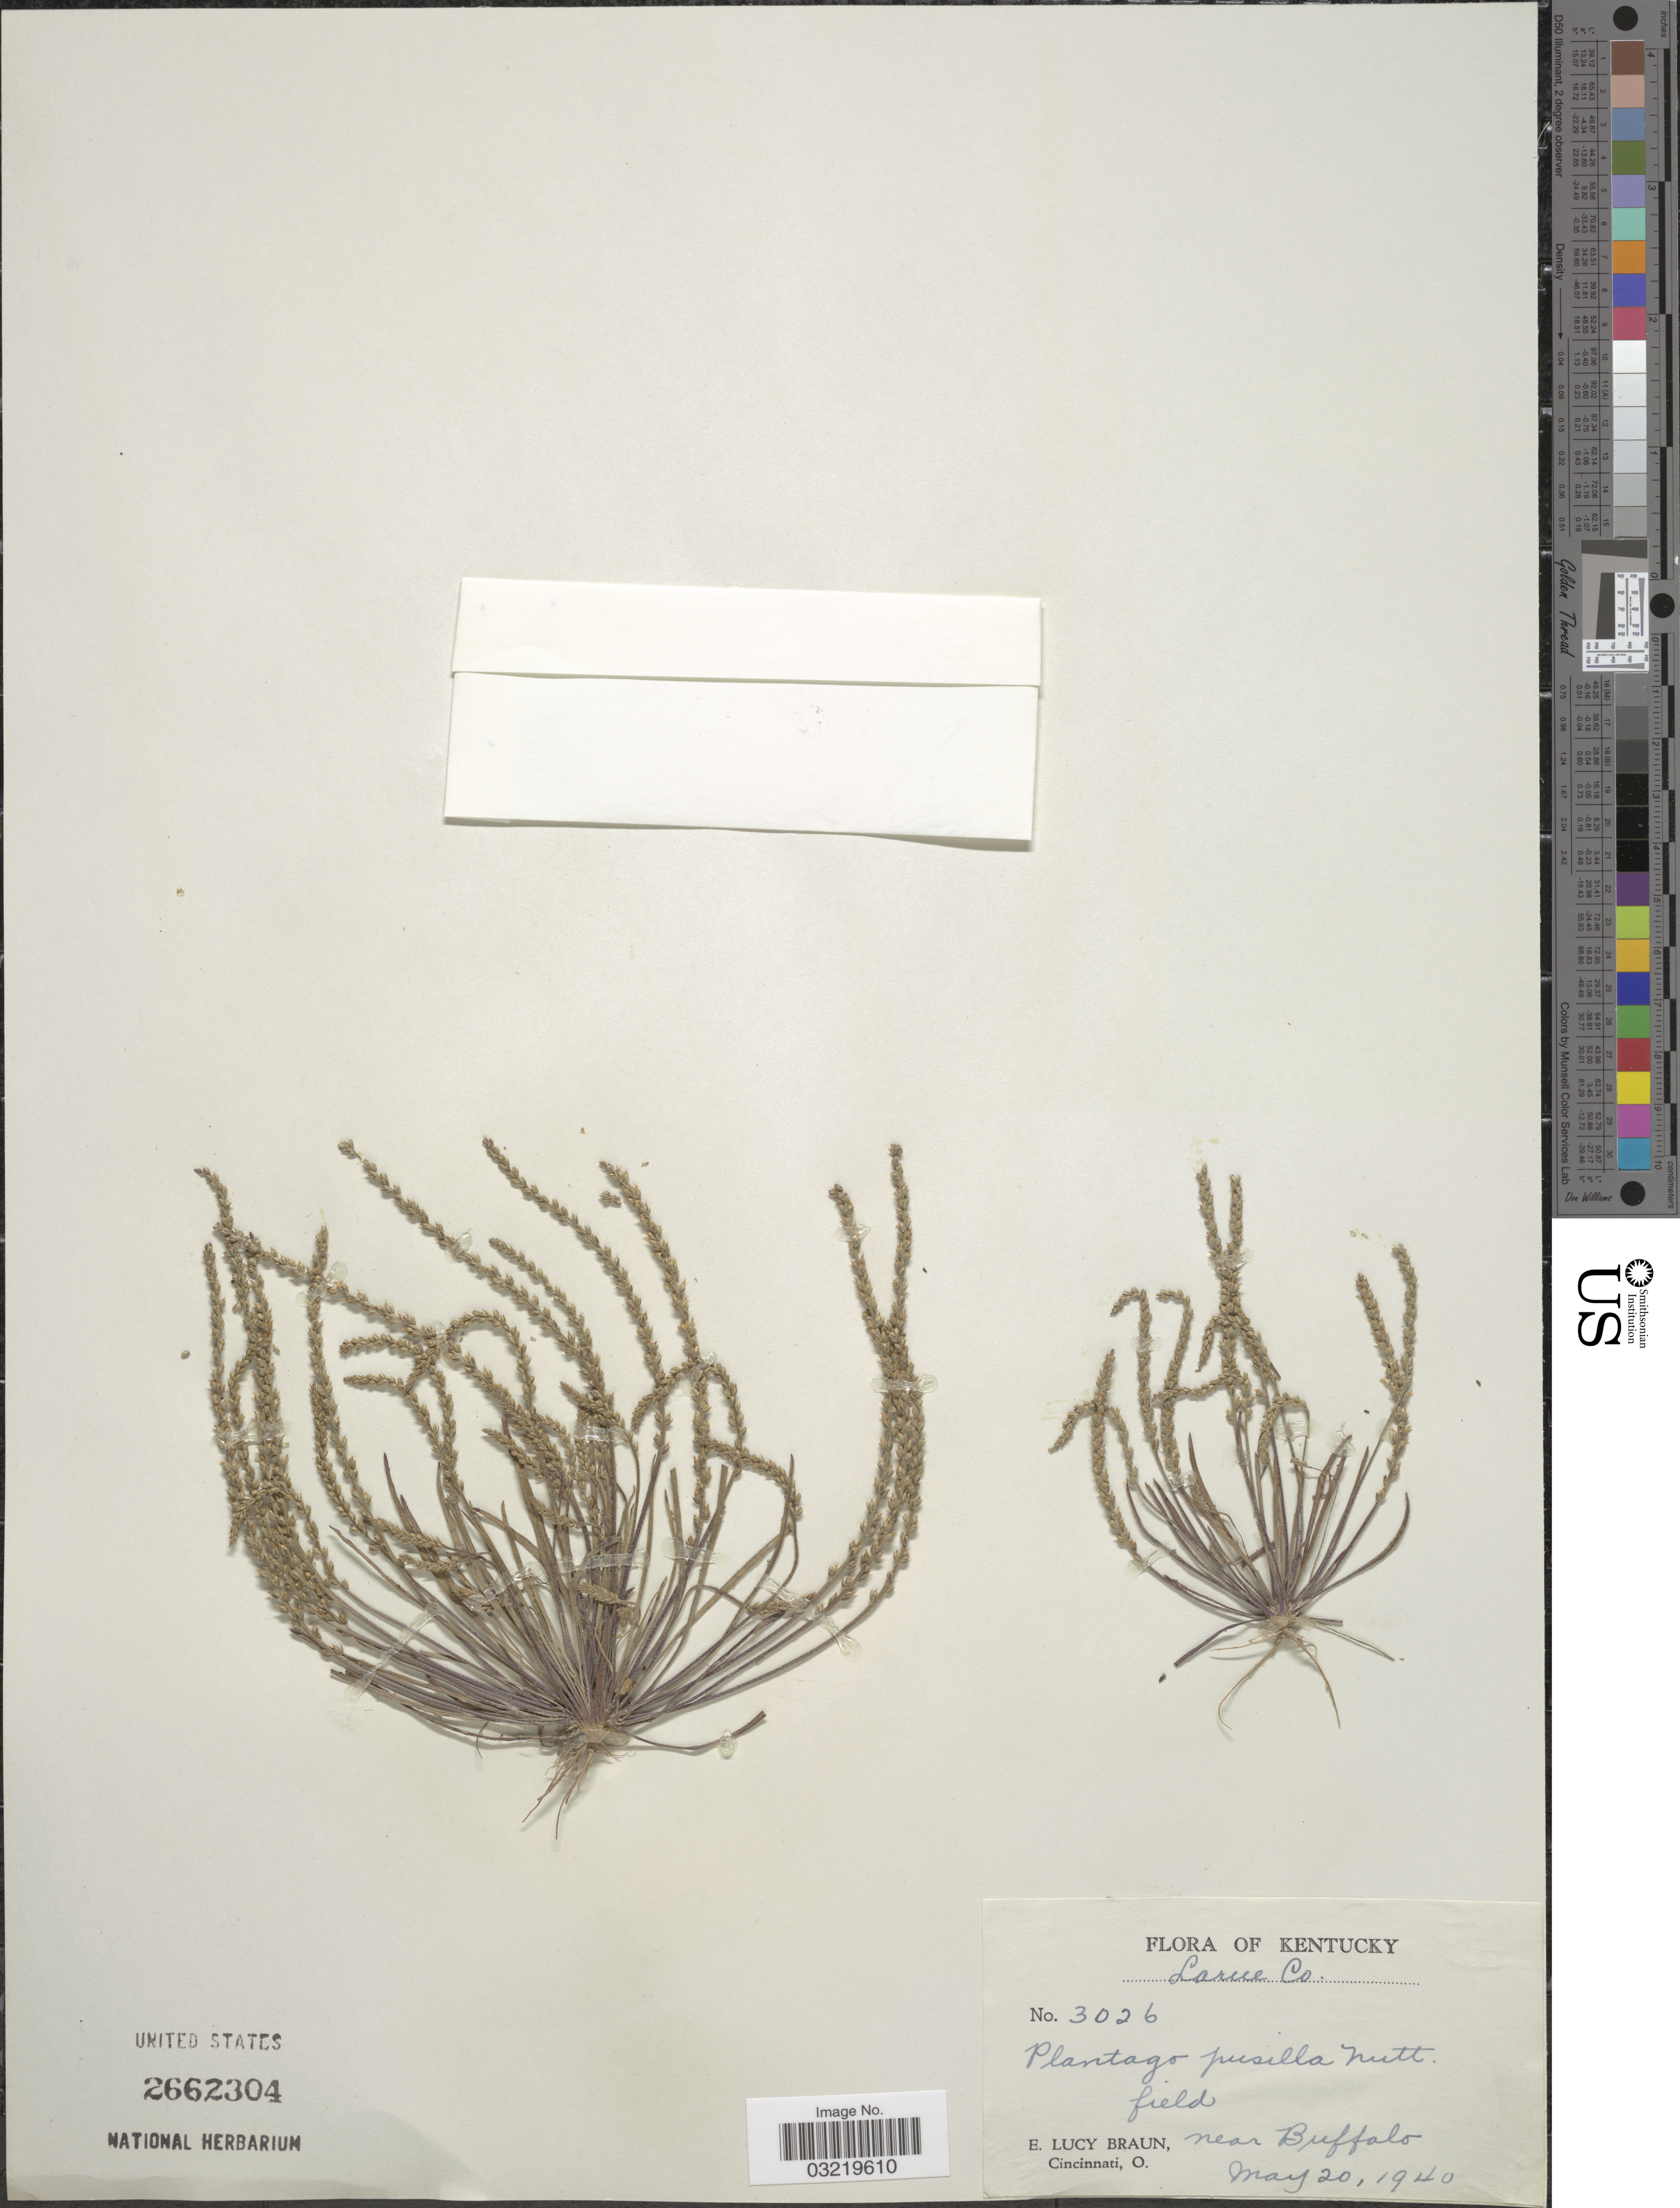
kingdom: Plantae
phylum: Tracheophyta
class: Magnoliopsida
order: Lamiales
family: Plantaginaceae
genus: Plantago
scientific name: Plantago pusilla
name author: Nutt.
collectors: E. L. Braun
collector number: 3026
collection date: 1940-05-20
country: United States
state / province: Kentucky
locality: Larue Co. Near Buffalo.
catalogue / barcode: US 2662304